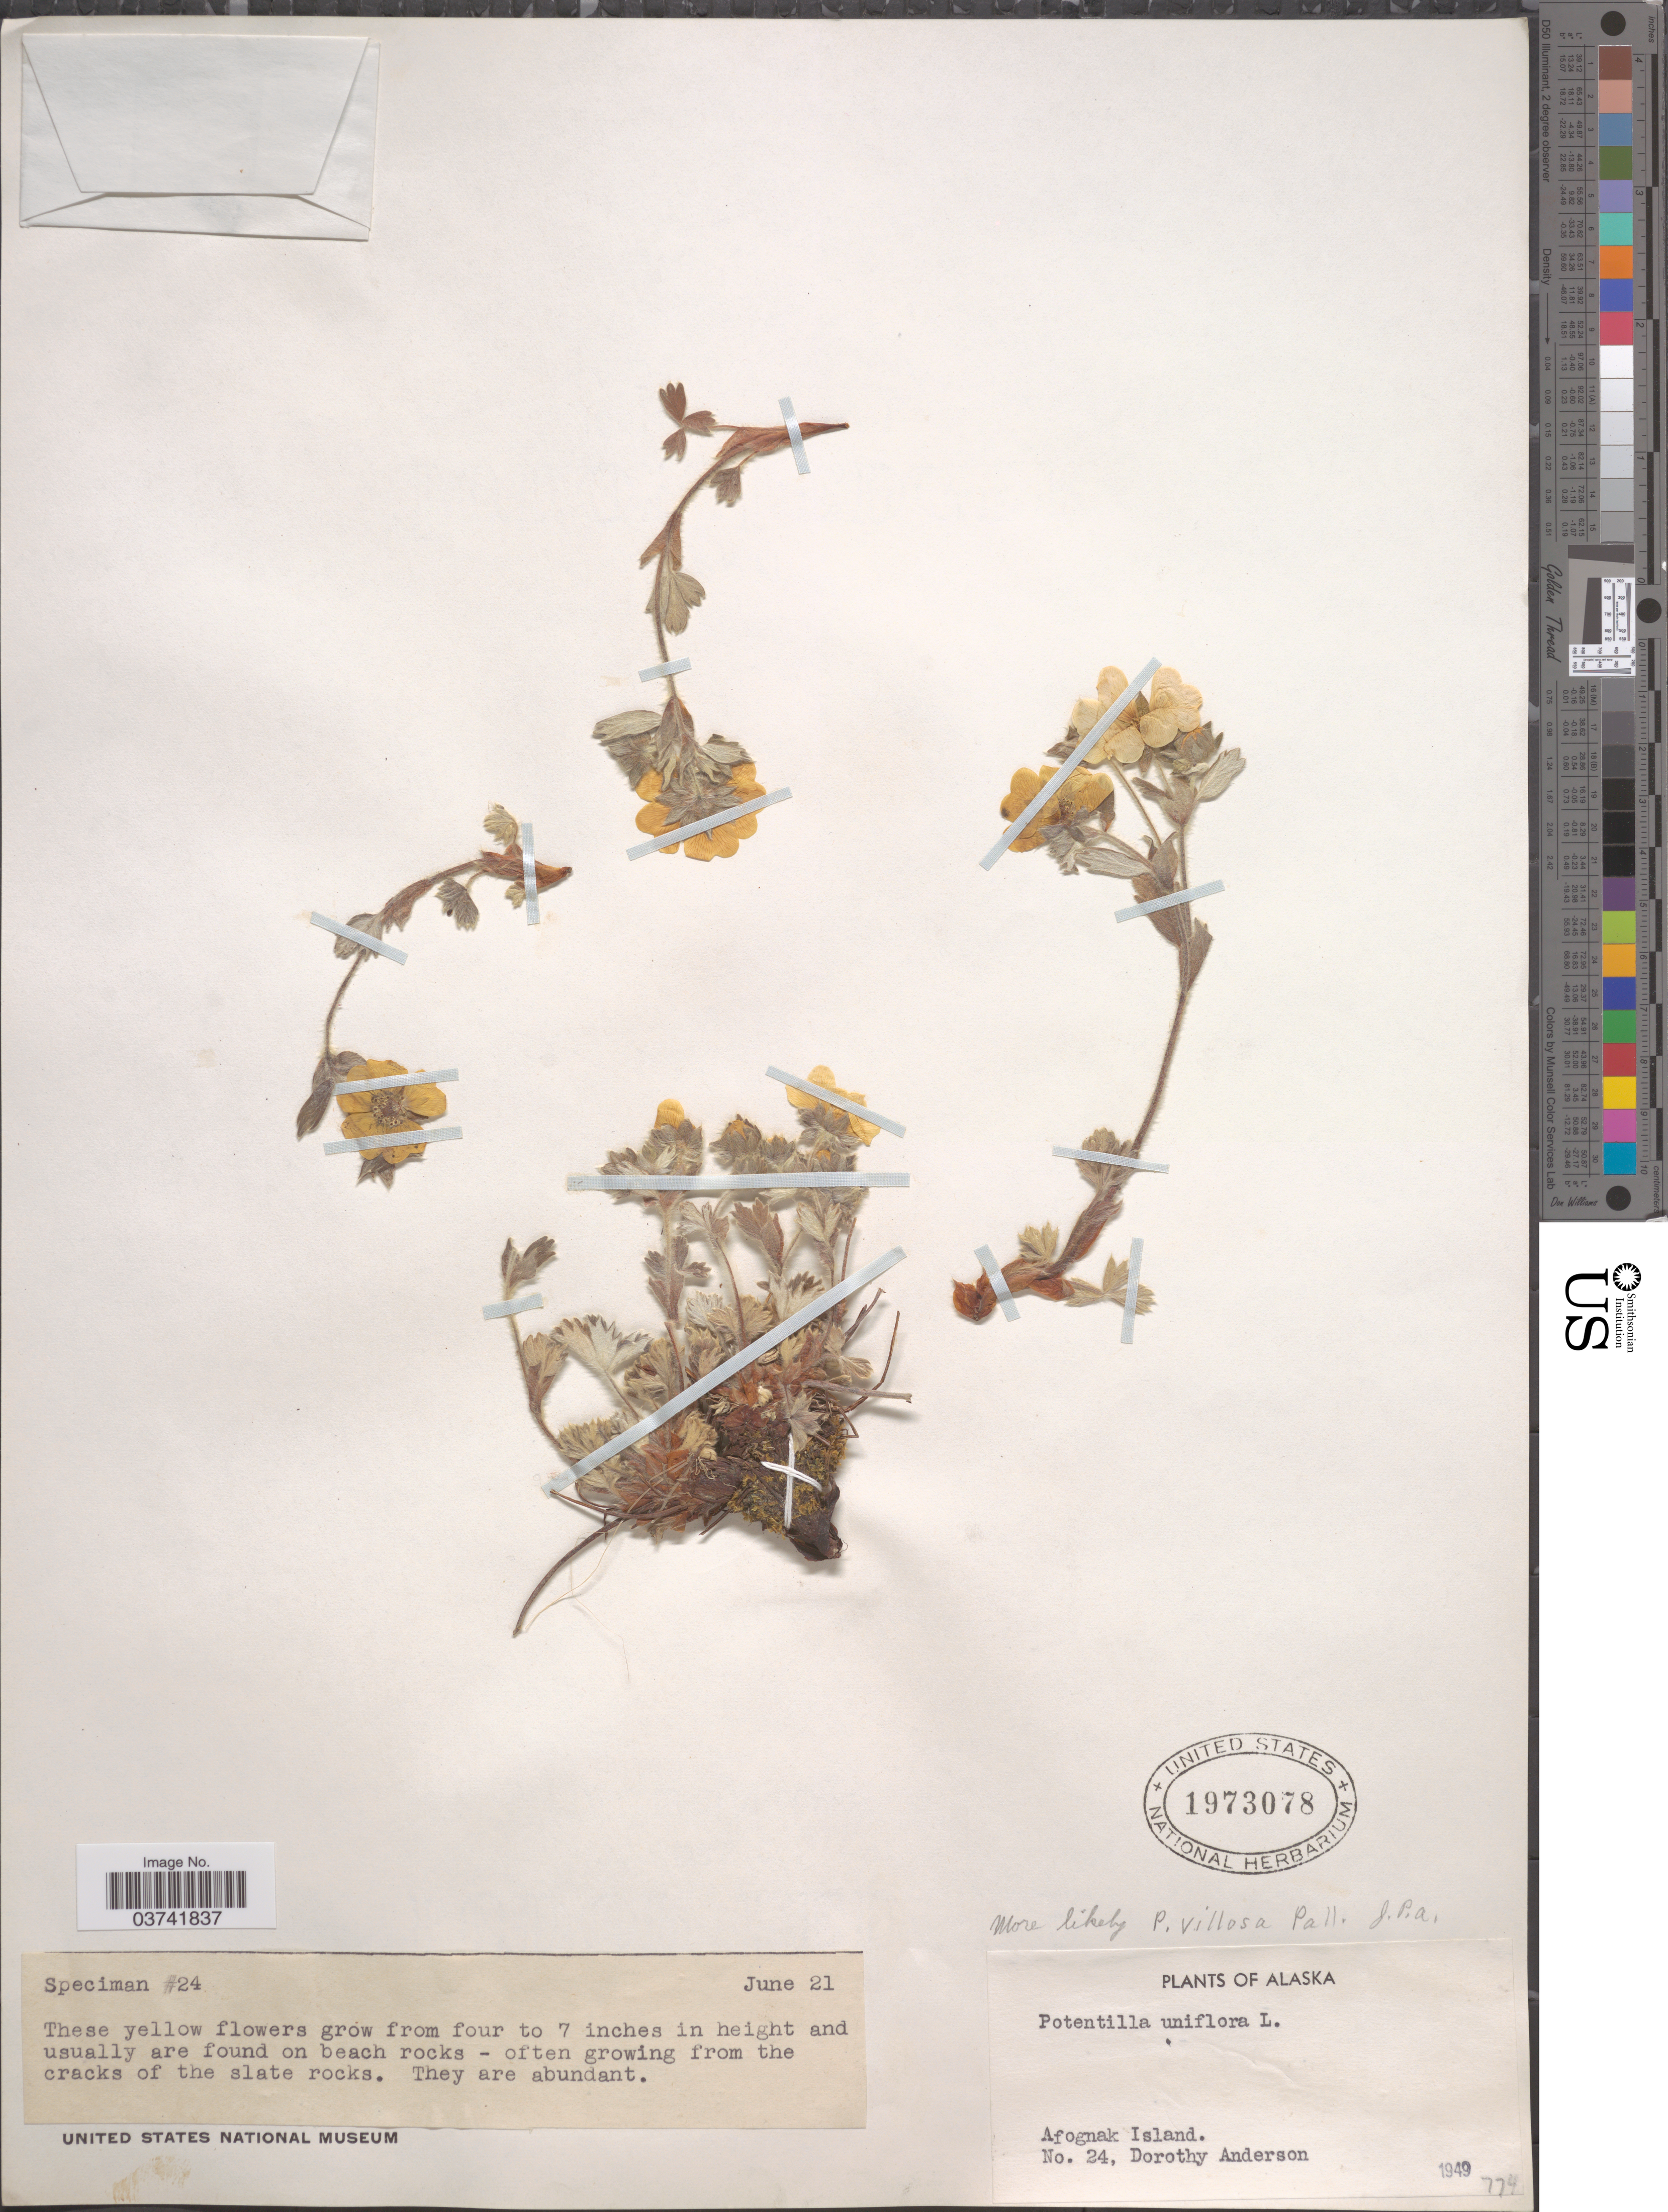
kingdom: Plantae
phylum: Tracheophyta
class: Magnoliopsida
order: Rosales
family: Rosaceae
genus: Potentilla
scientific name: Potentilla villosa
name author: Pall. ex Pursh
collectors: D. Anderson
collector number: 24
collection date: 1949-06-21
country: United States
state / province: Alaska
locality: Afognak Island.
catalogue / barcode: US 1973078